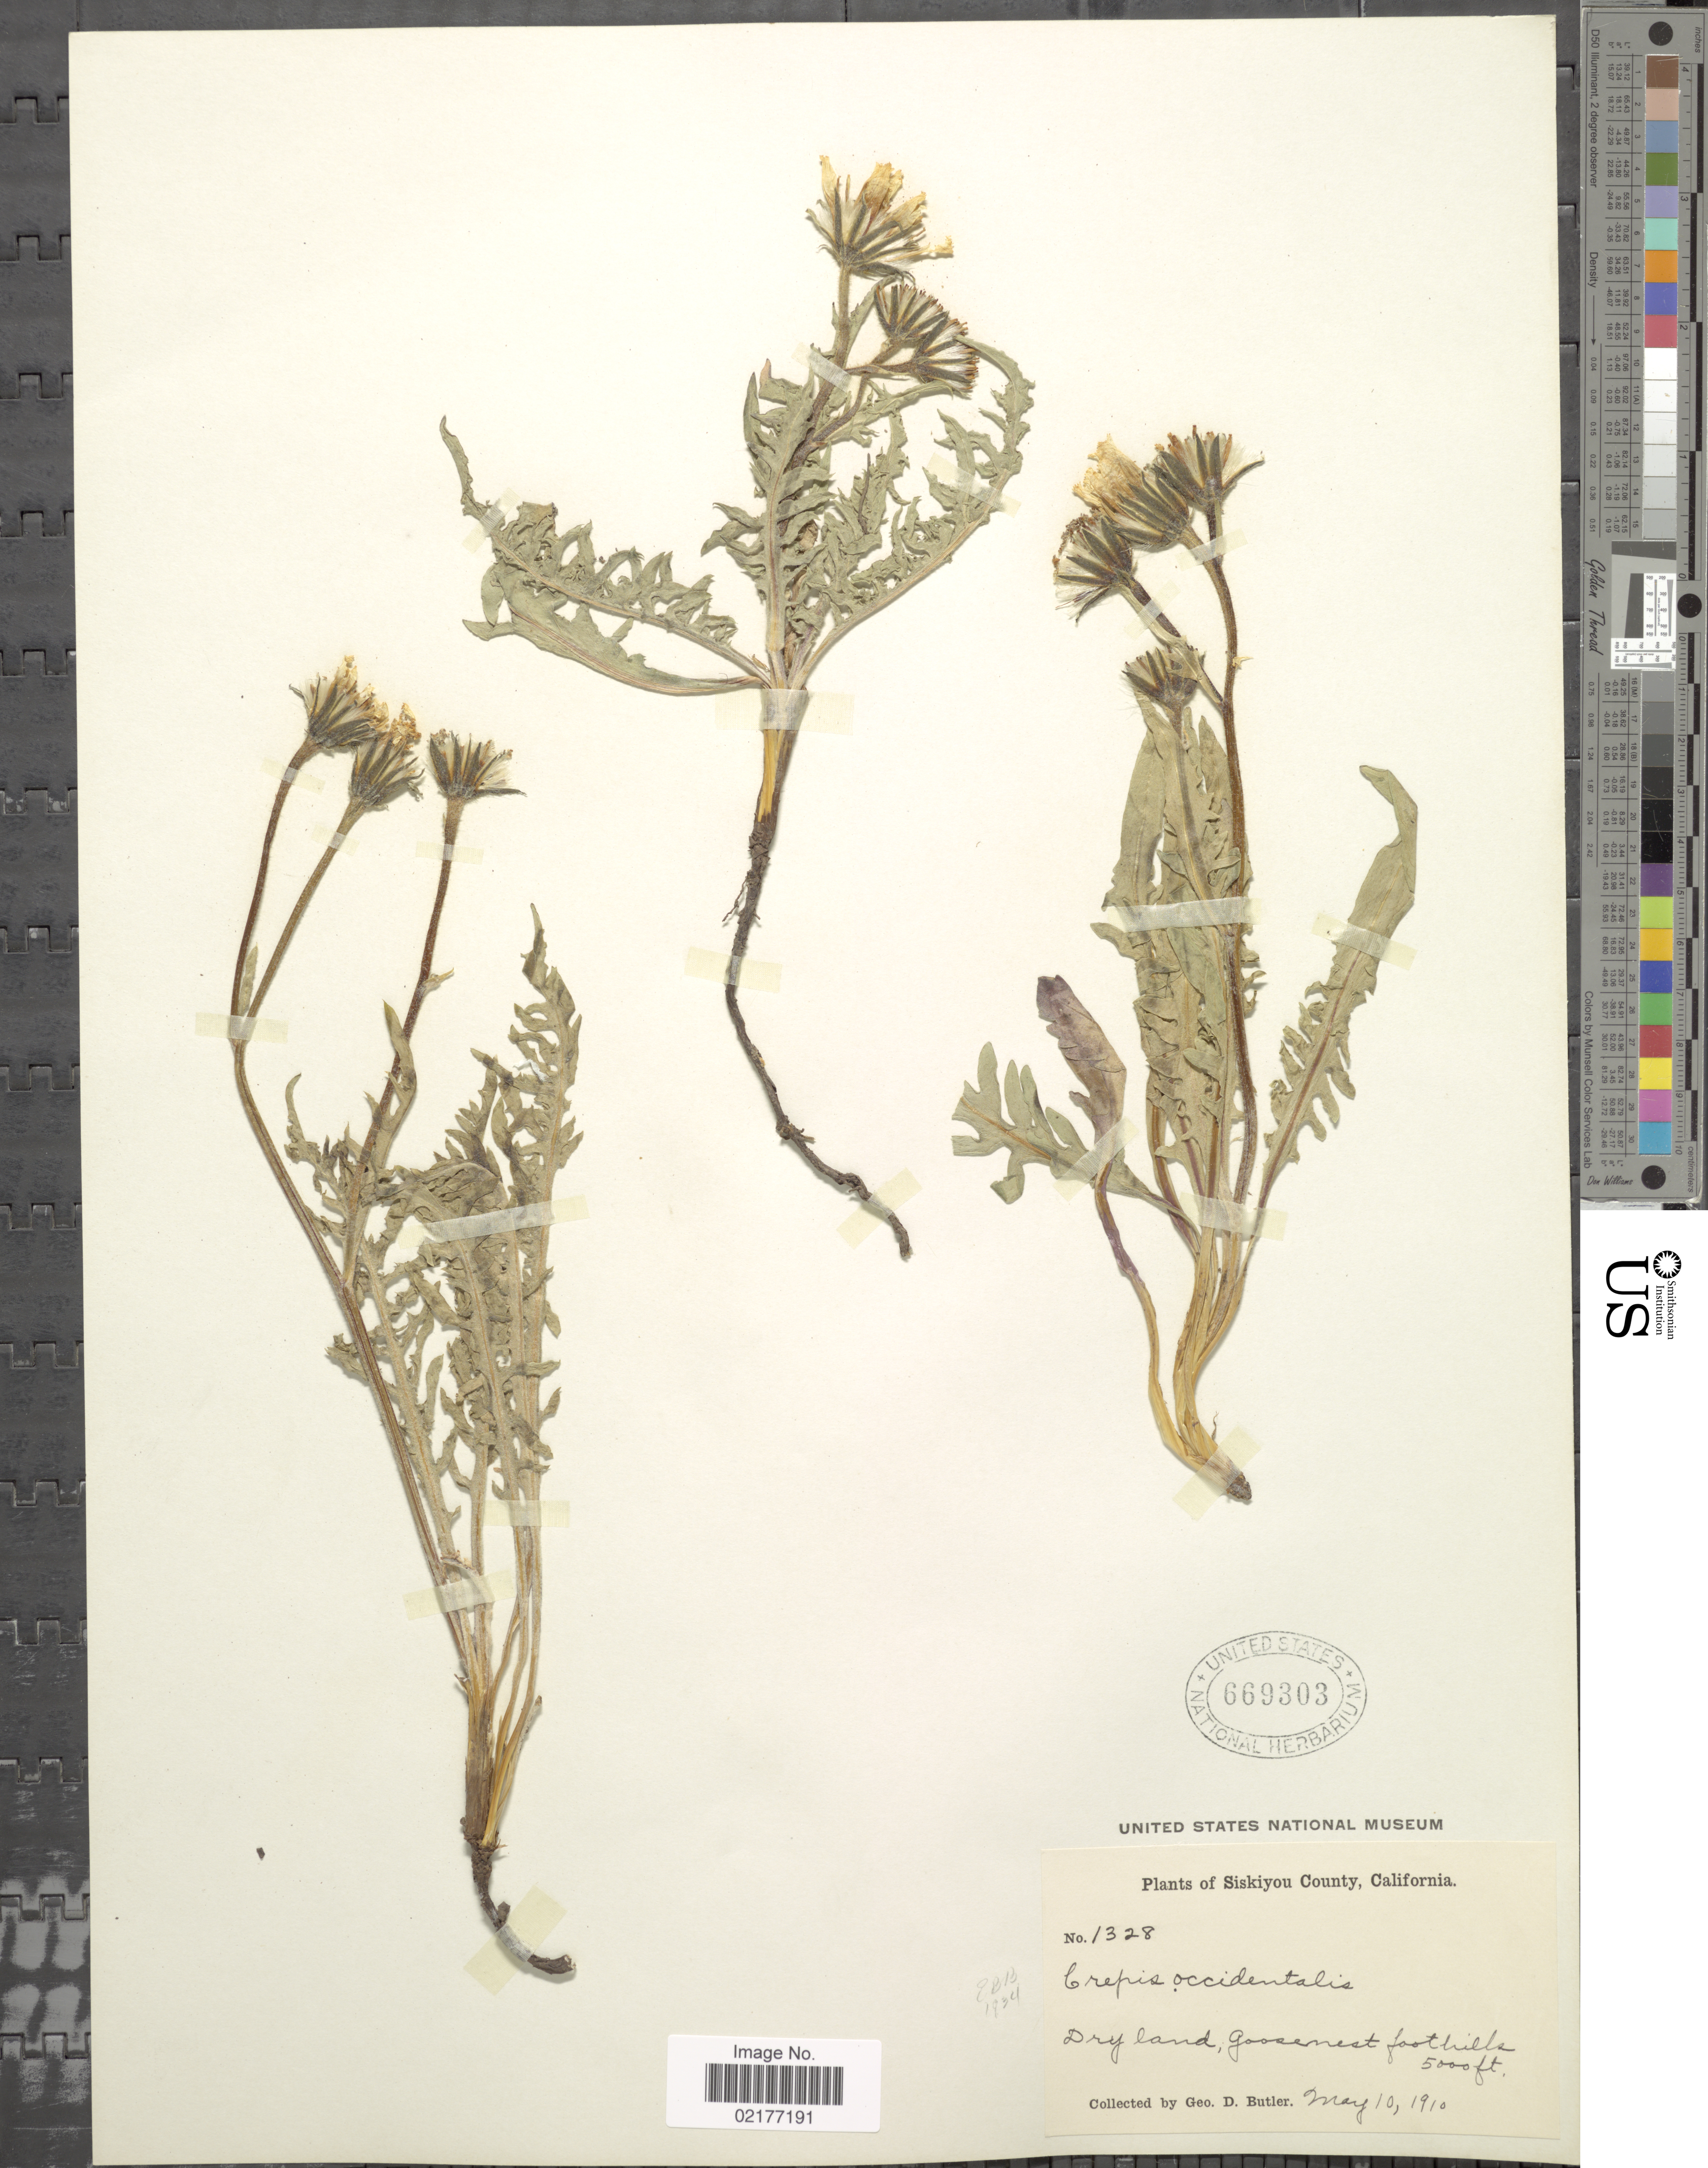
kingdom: Plantae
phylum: Tracheophyta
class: Magnoliopsida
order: Asterales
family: Asteraceae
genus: Crepis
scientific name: Crepis occidentalis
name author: Nutt.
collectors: G. D. Butler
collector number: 1328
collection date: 1910-05-10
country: United States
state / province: California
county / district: Siskiyou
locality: Siskiyou County, California, Goosenest foothills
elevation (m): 1524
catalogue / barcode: US 669303